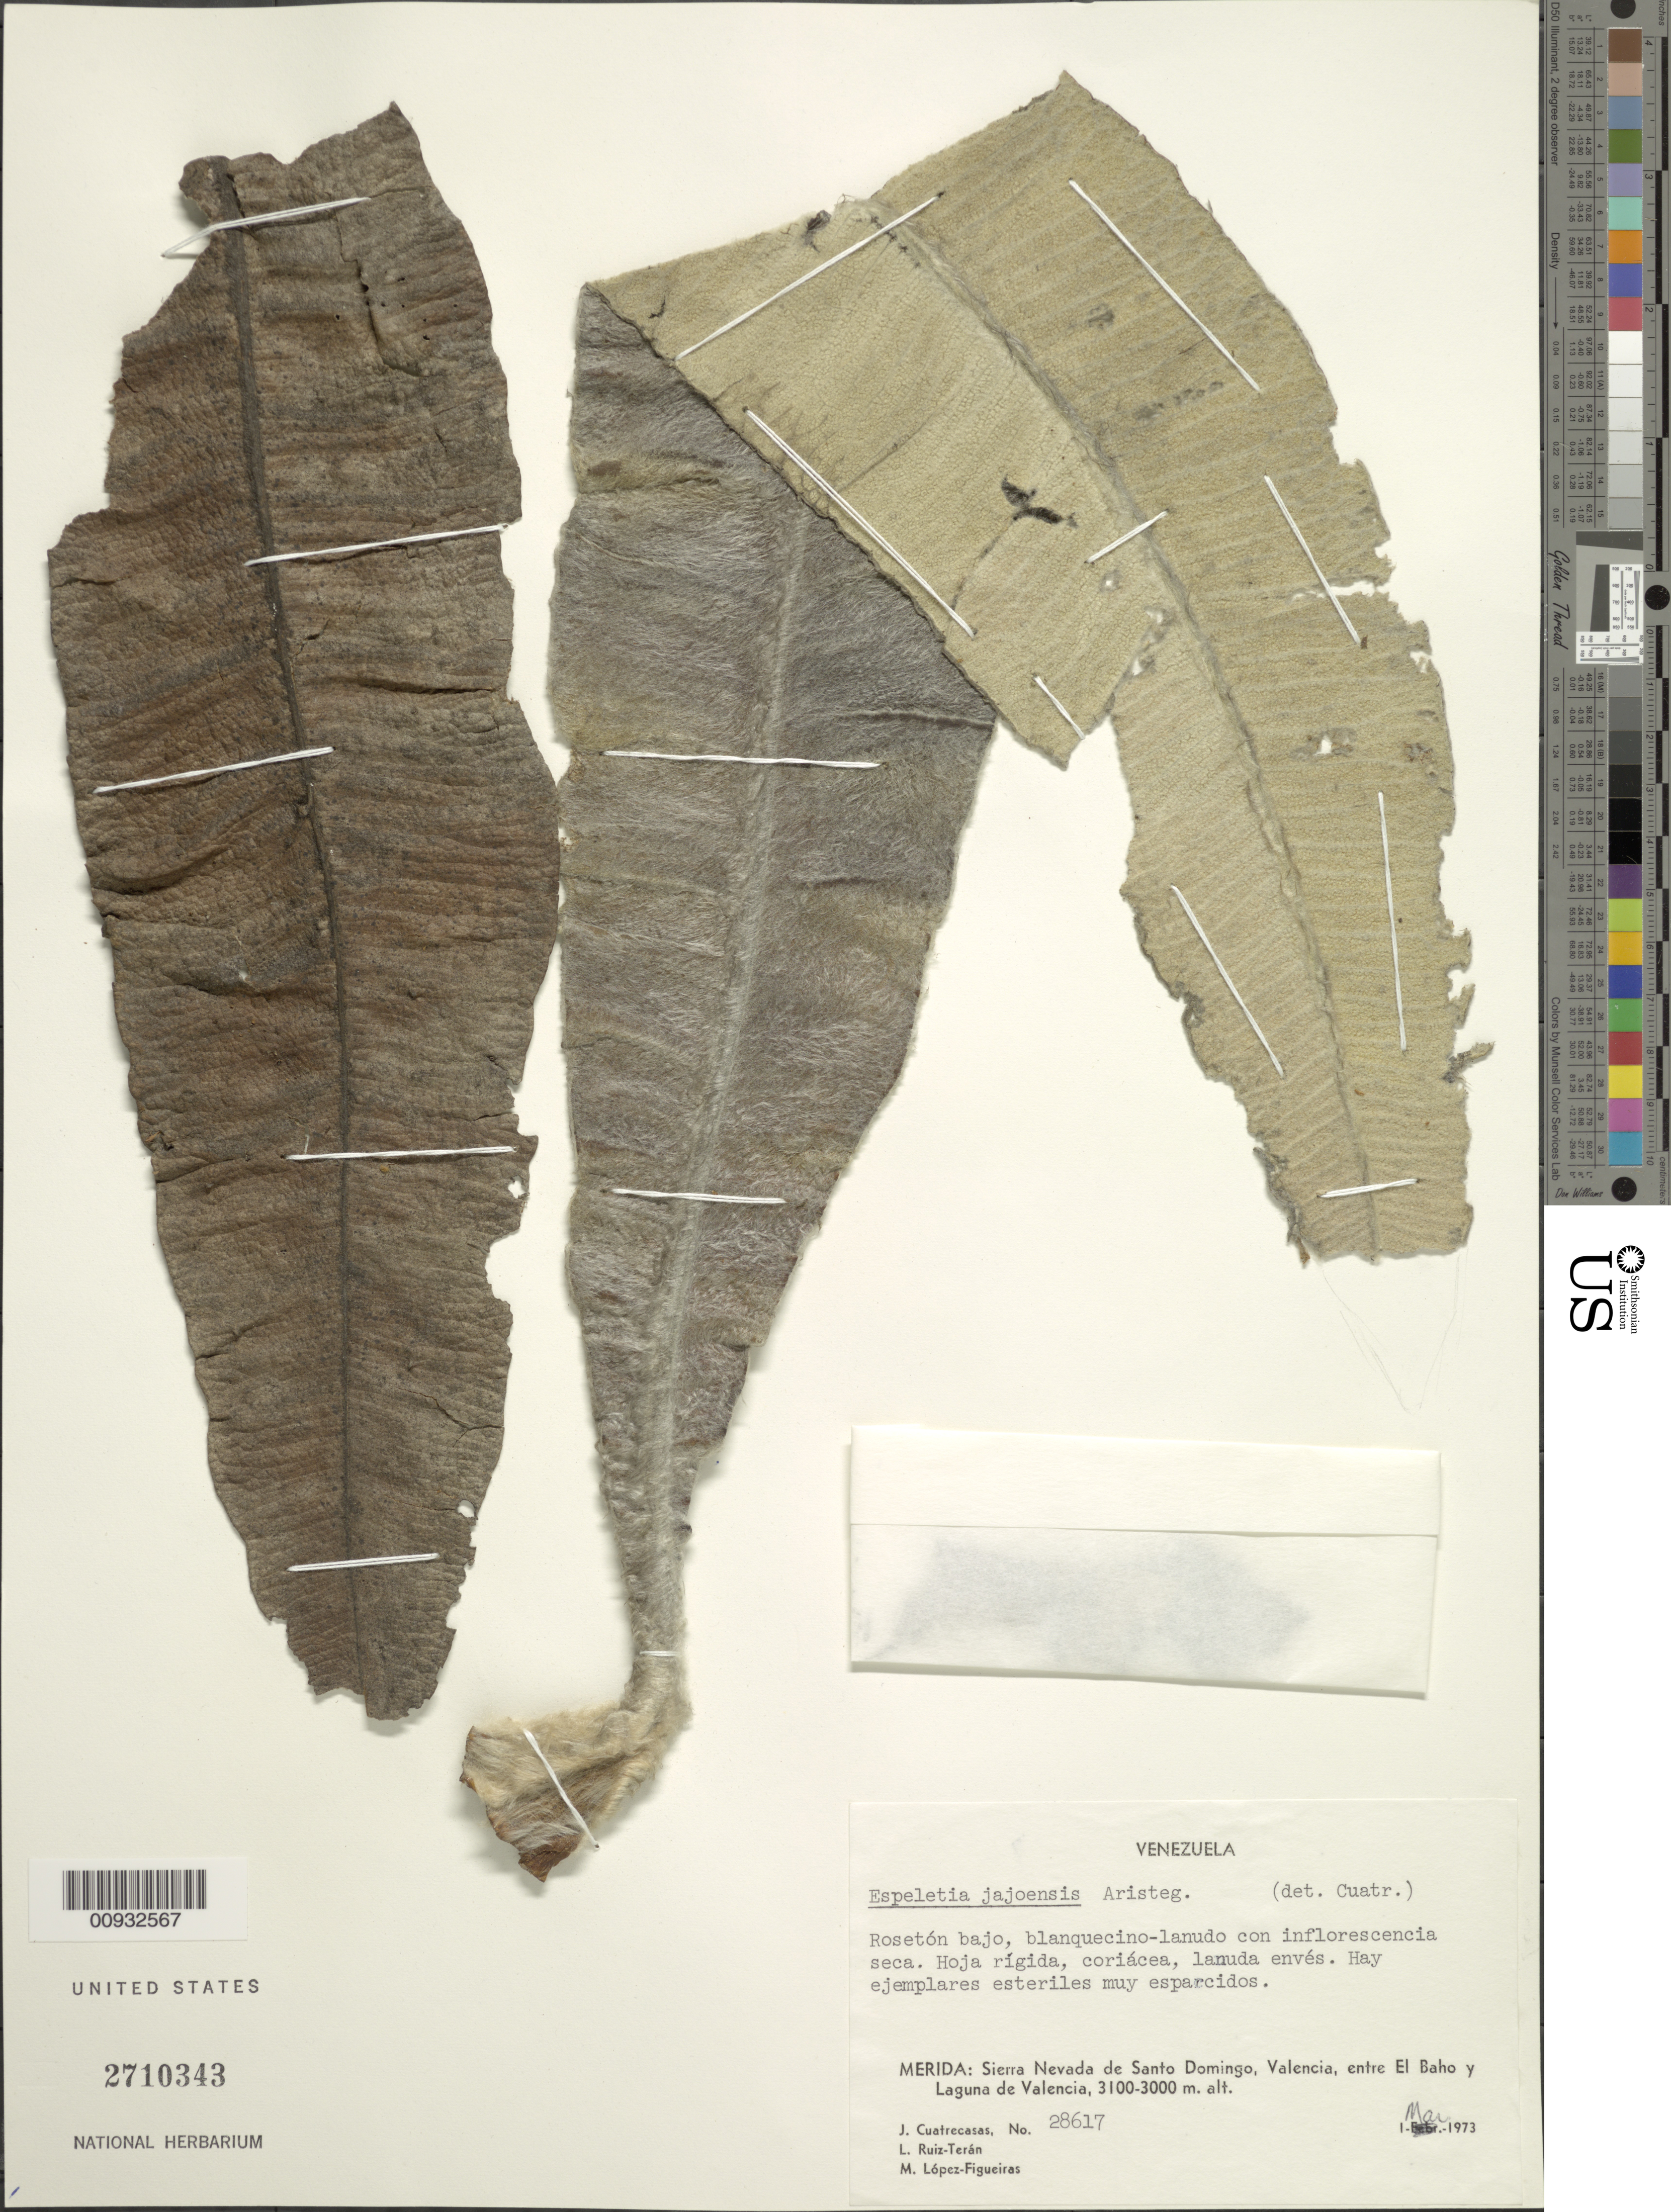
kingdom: Plantae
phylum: Tracheophyta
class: Magnoliopsida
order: Asterales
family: Asteraceae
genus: Espeletia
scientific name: Espeletia jajoensis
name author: Aristeg.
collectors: J. Cuatrecasas, L. E. Ruíz-Terán & M. López Figueiras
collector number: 28617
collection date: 1973-03-01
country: Venezuela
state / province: Mérida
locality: Sierra Nevada de Santo Domingo, Valencia, entre El Baho y Laguna de Valencia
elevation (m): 3000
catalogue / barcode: US 2710343